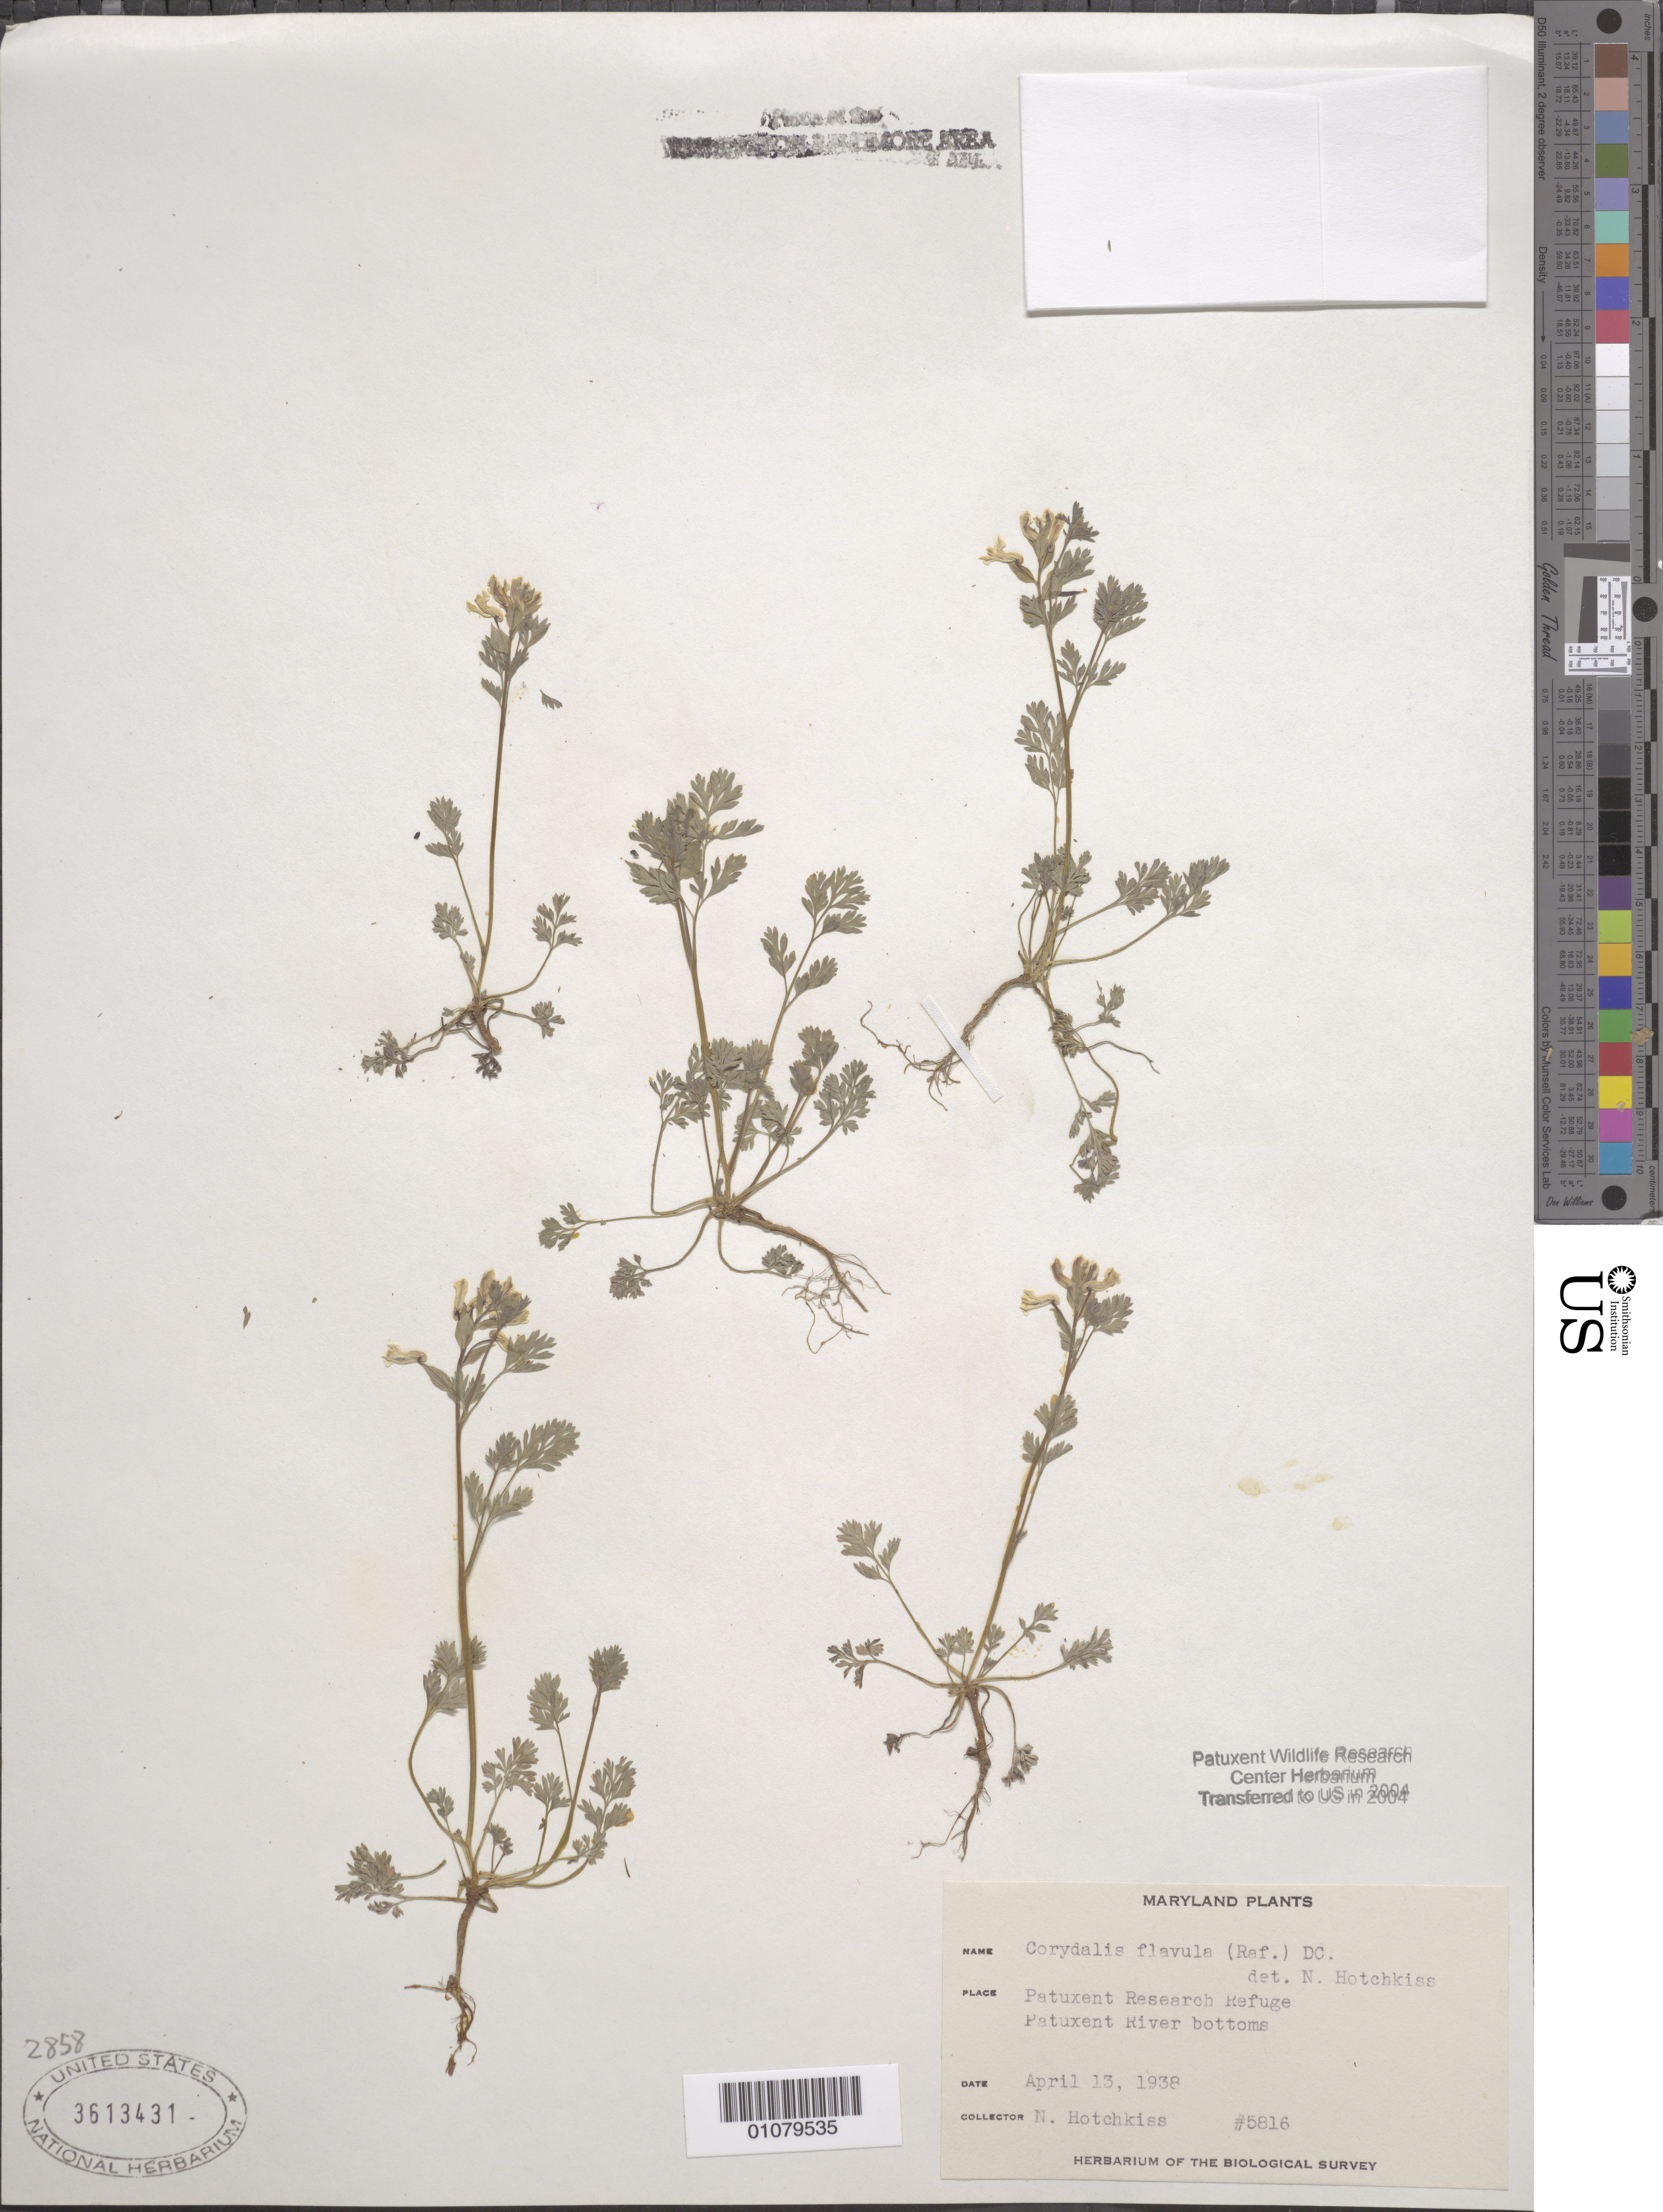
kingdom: Plantae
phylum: Tracheophyta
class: Magnoliopsida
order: Ranunculales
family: Papaveraceae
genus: Corydalis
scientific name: Corydalis flavula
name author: (Raf.) DC.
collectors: N. Hotchkiss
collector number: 5816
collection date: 1938-04-13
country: United States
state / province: Maryland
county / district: Prince George's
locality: Patuxent Wildlife Refuge.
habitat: Patuxent River bottoms.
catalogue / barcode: US 3613431